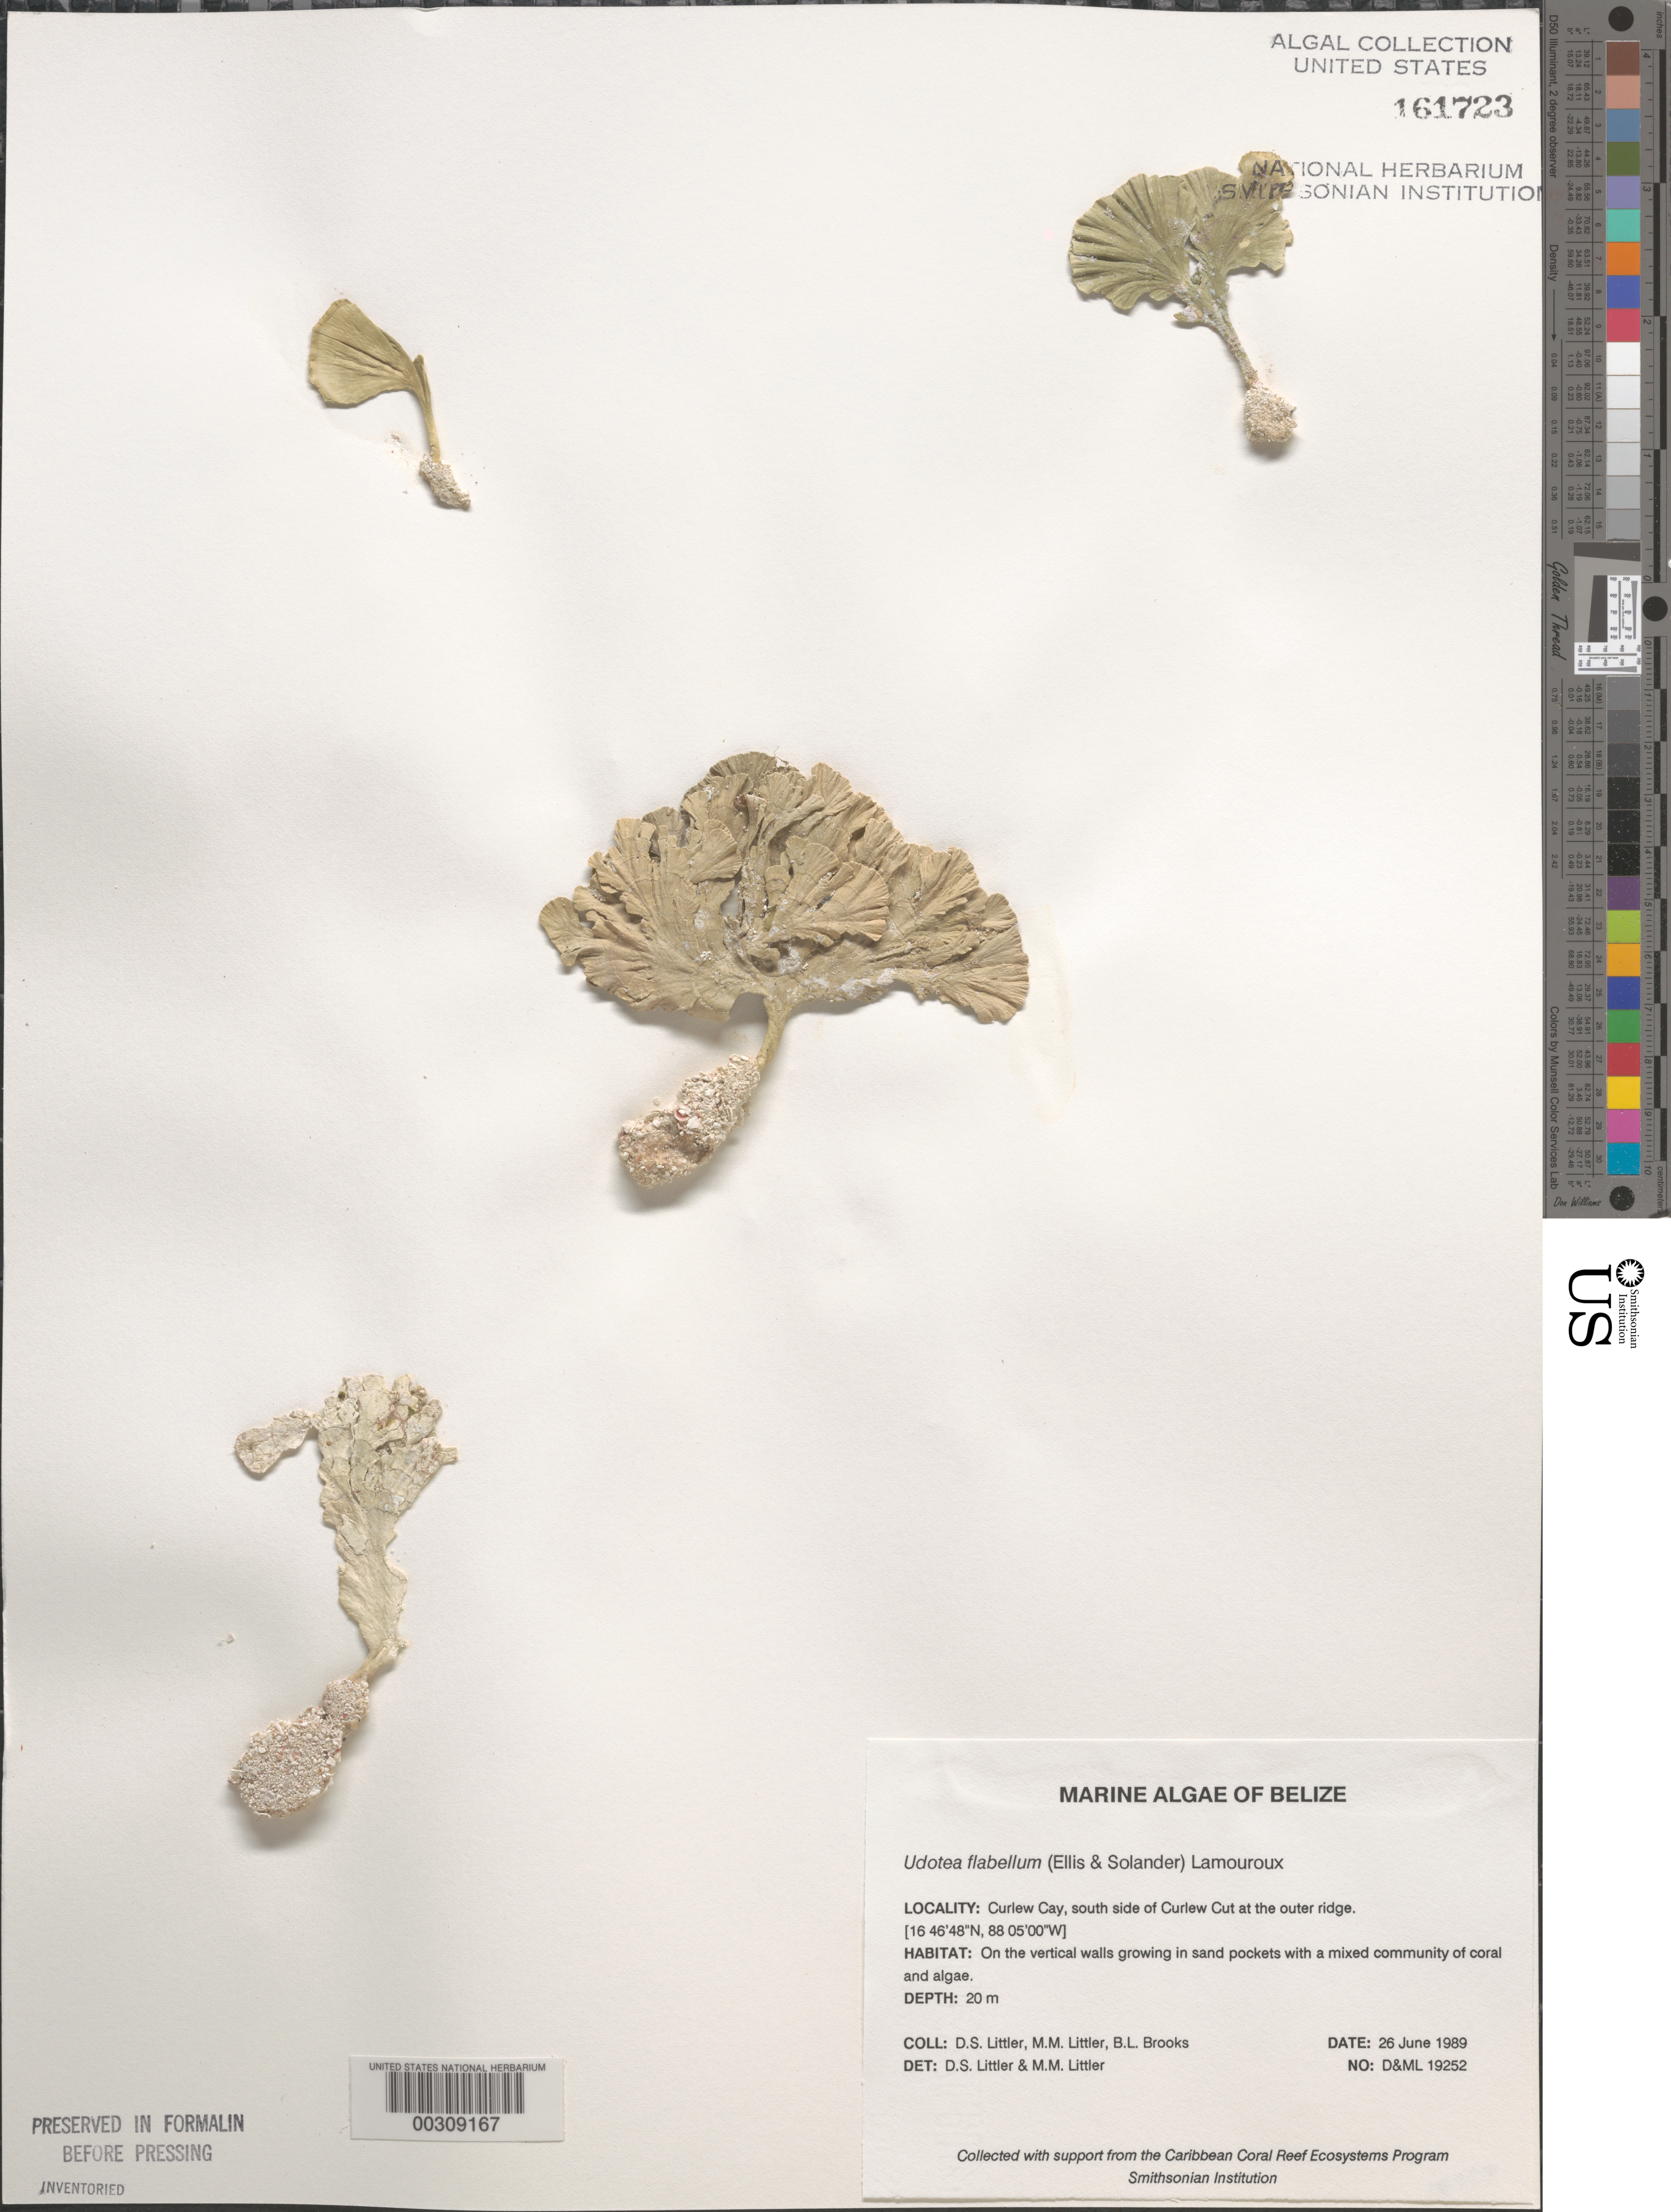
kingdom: Plantae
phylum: Chlorophyta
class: Ulvophyceae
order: Bryopsidales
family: Udoteaceae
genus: Udotea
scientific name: Udotea flabellum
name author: (J. Ellis & Sol.) M. Howe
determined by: Littler, D. S.; Littler, M. M.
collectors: D. S. Littler, M. M. Littler & B. Brooks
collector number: D&ML 19252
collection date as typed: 26 Jun 1989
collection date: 1989-06-26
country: Belize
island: Curlew Cay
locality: Curlew Cut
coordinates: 16 46' 48" N, 88 05' 00" w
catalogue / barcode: US 161723